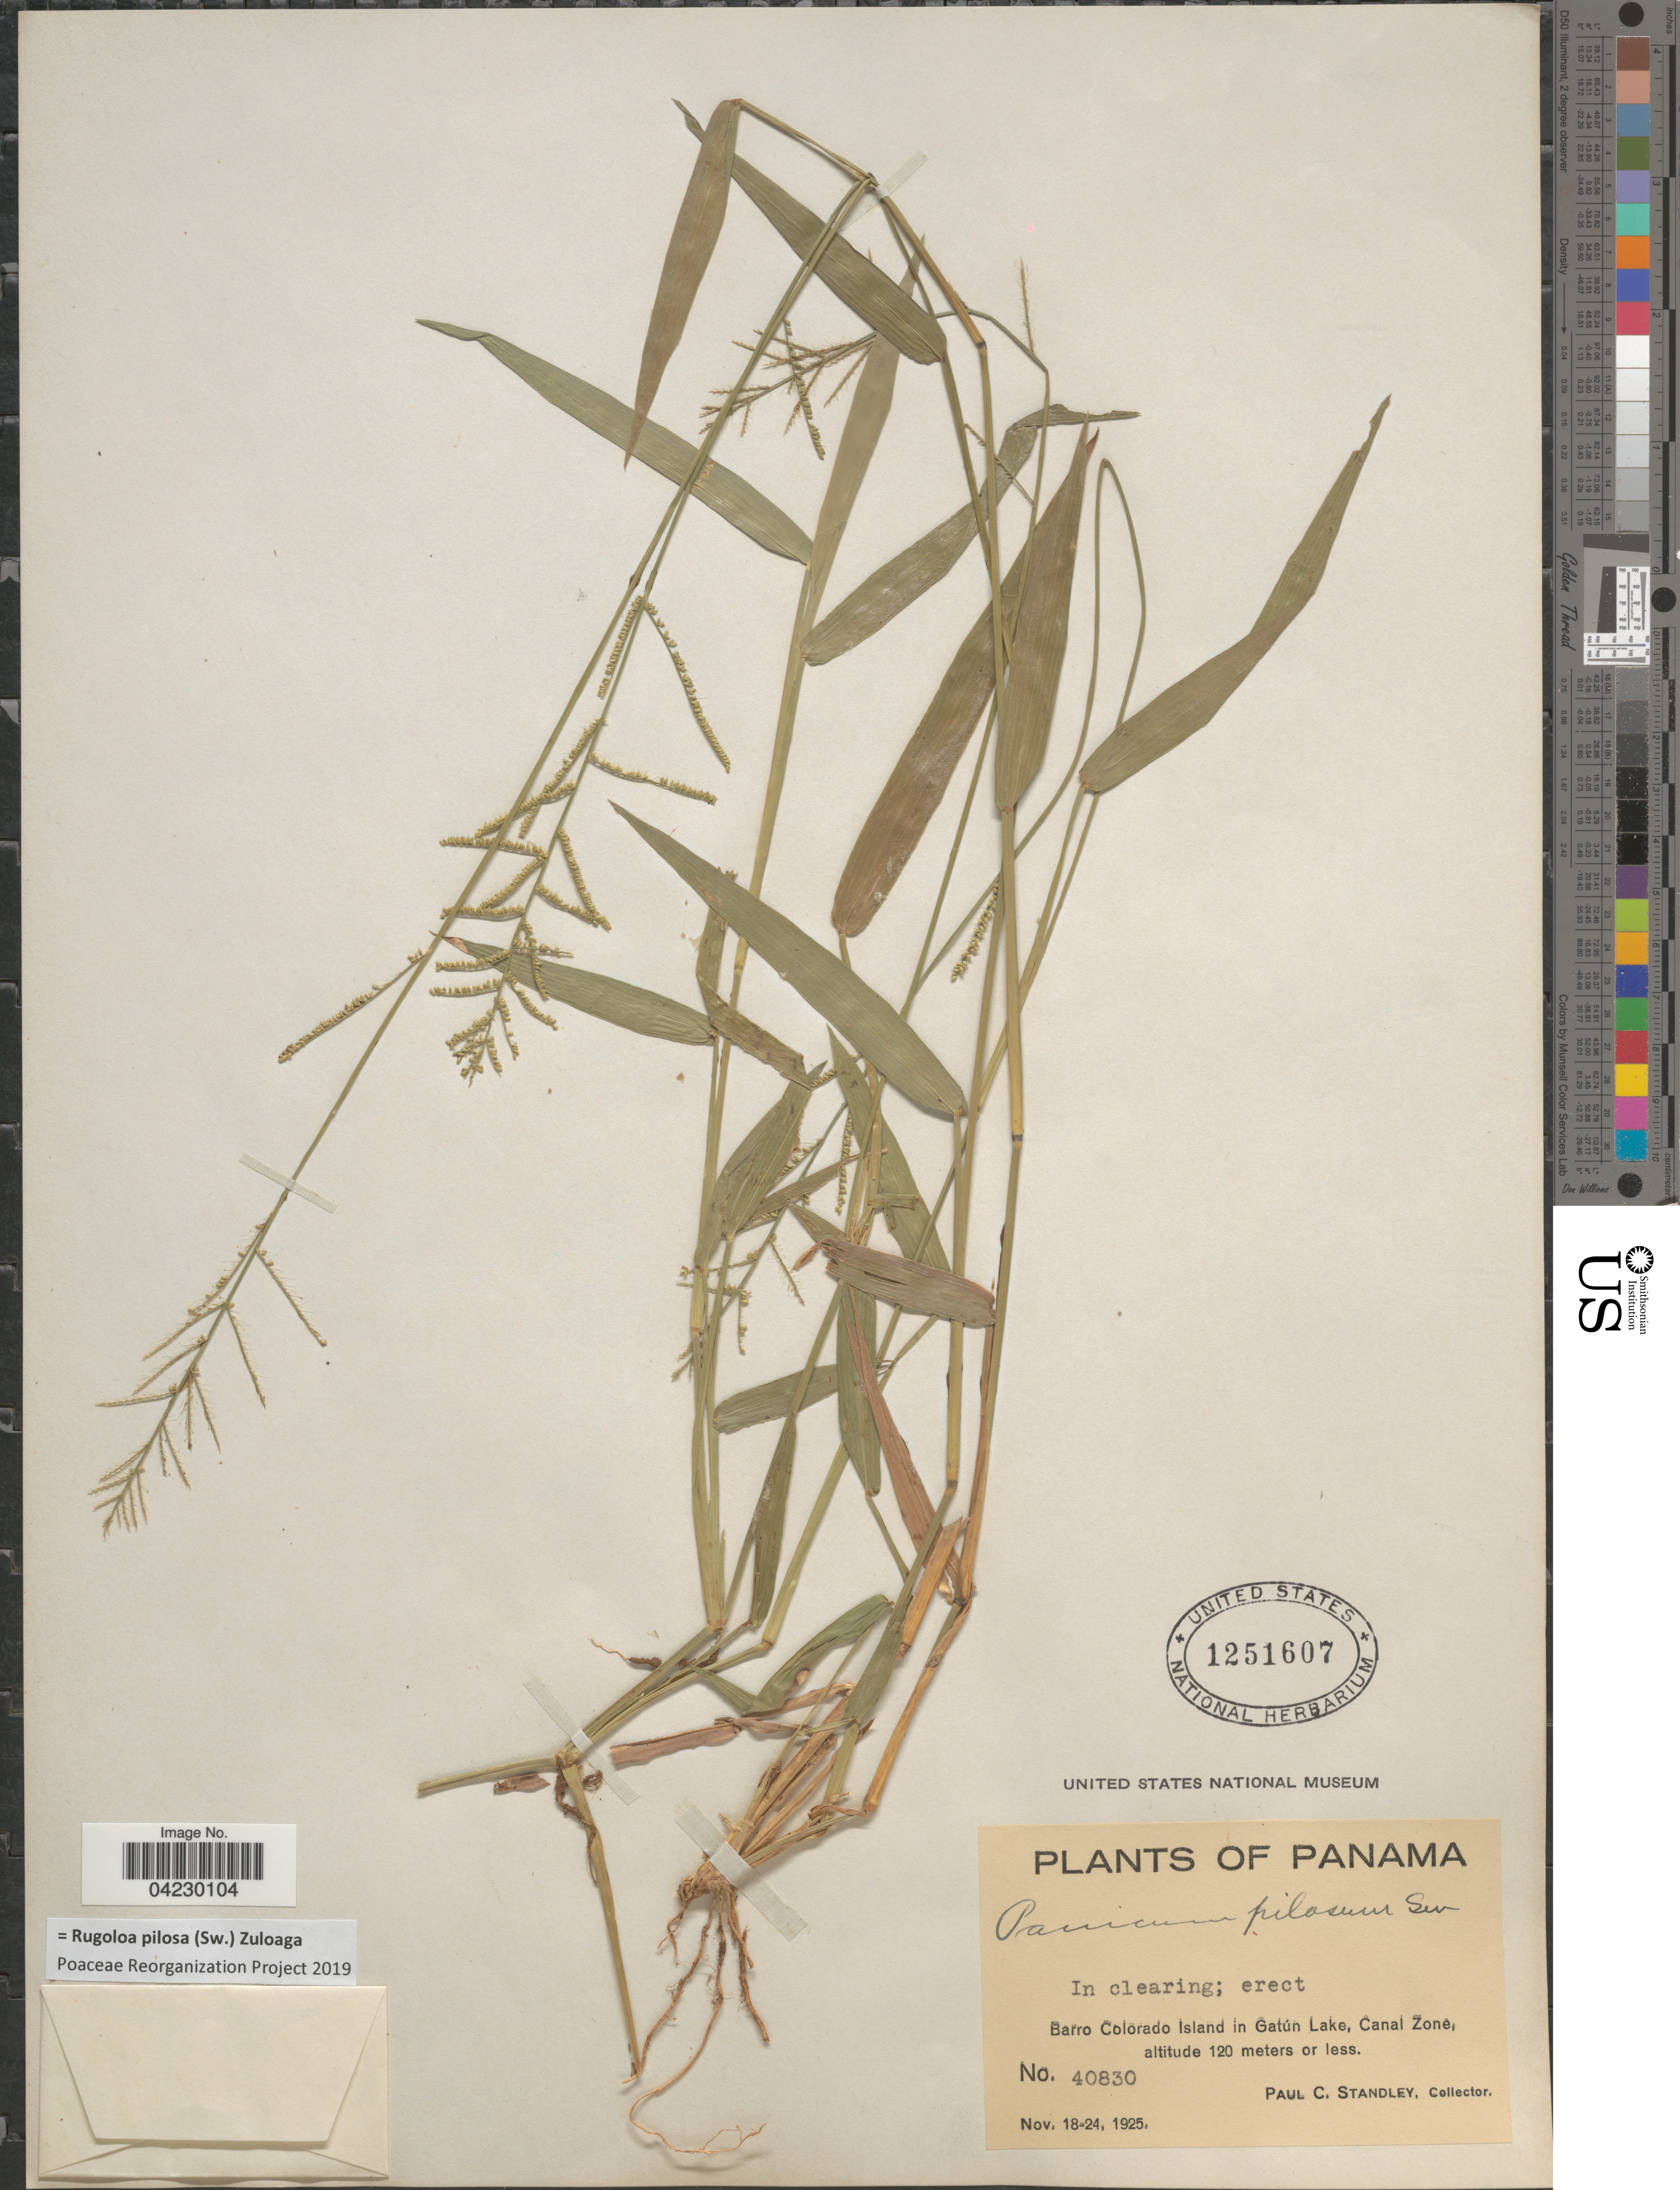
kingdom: Plantae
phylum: Tracheophyta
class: Liliopsida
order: Poales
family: Poaceae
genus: Rugoloa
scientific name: Rugoloa pilosa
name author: (Sw.) Zuloaga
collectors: P. C. Standley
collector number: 40830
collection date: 1925-11-18/1925-11-24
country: Panama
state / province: Colón / Panamá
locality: In clearing. Barro Colorado Island in Gatún Lake, Canal Zone.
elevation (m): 120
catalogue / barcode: US 1251607